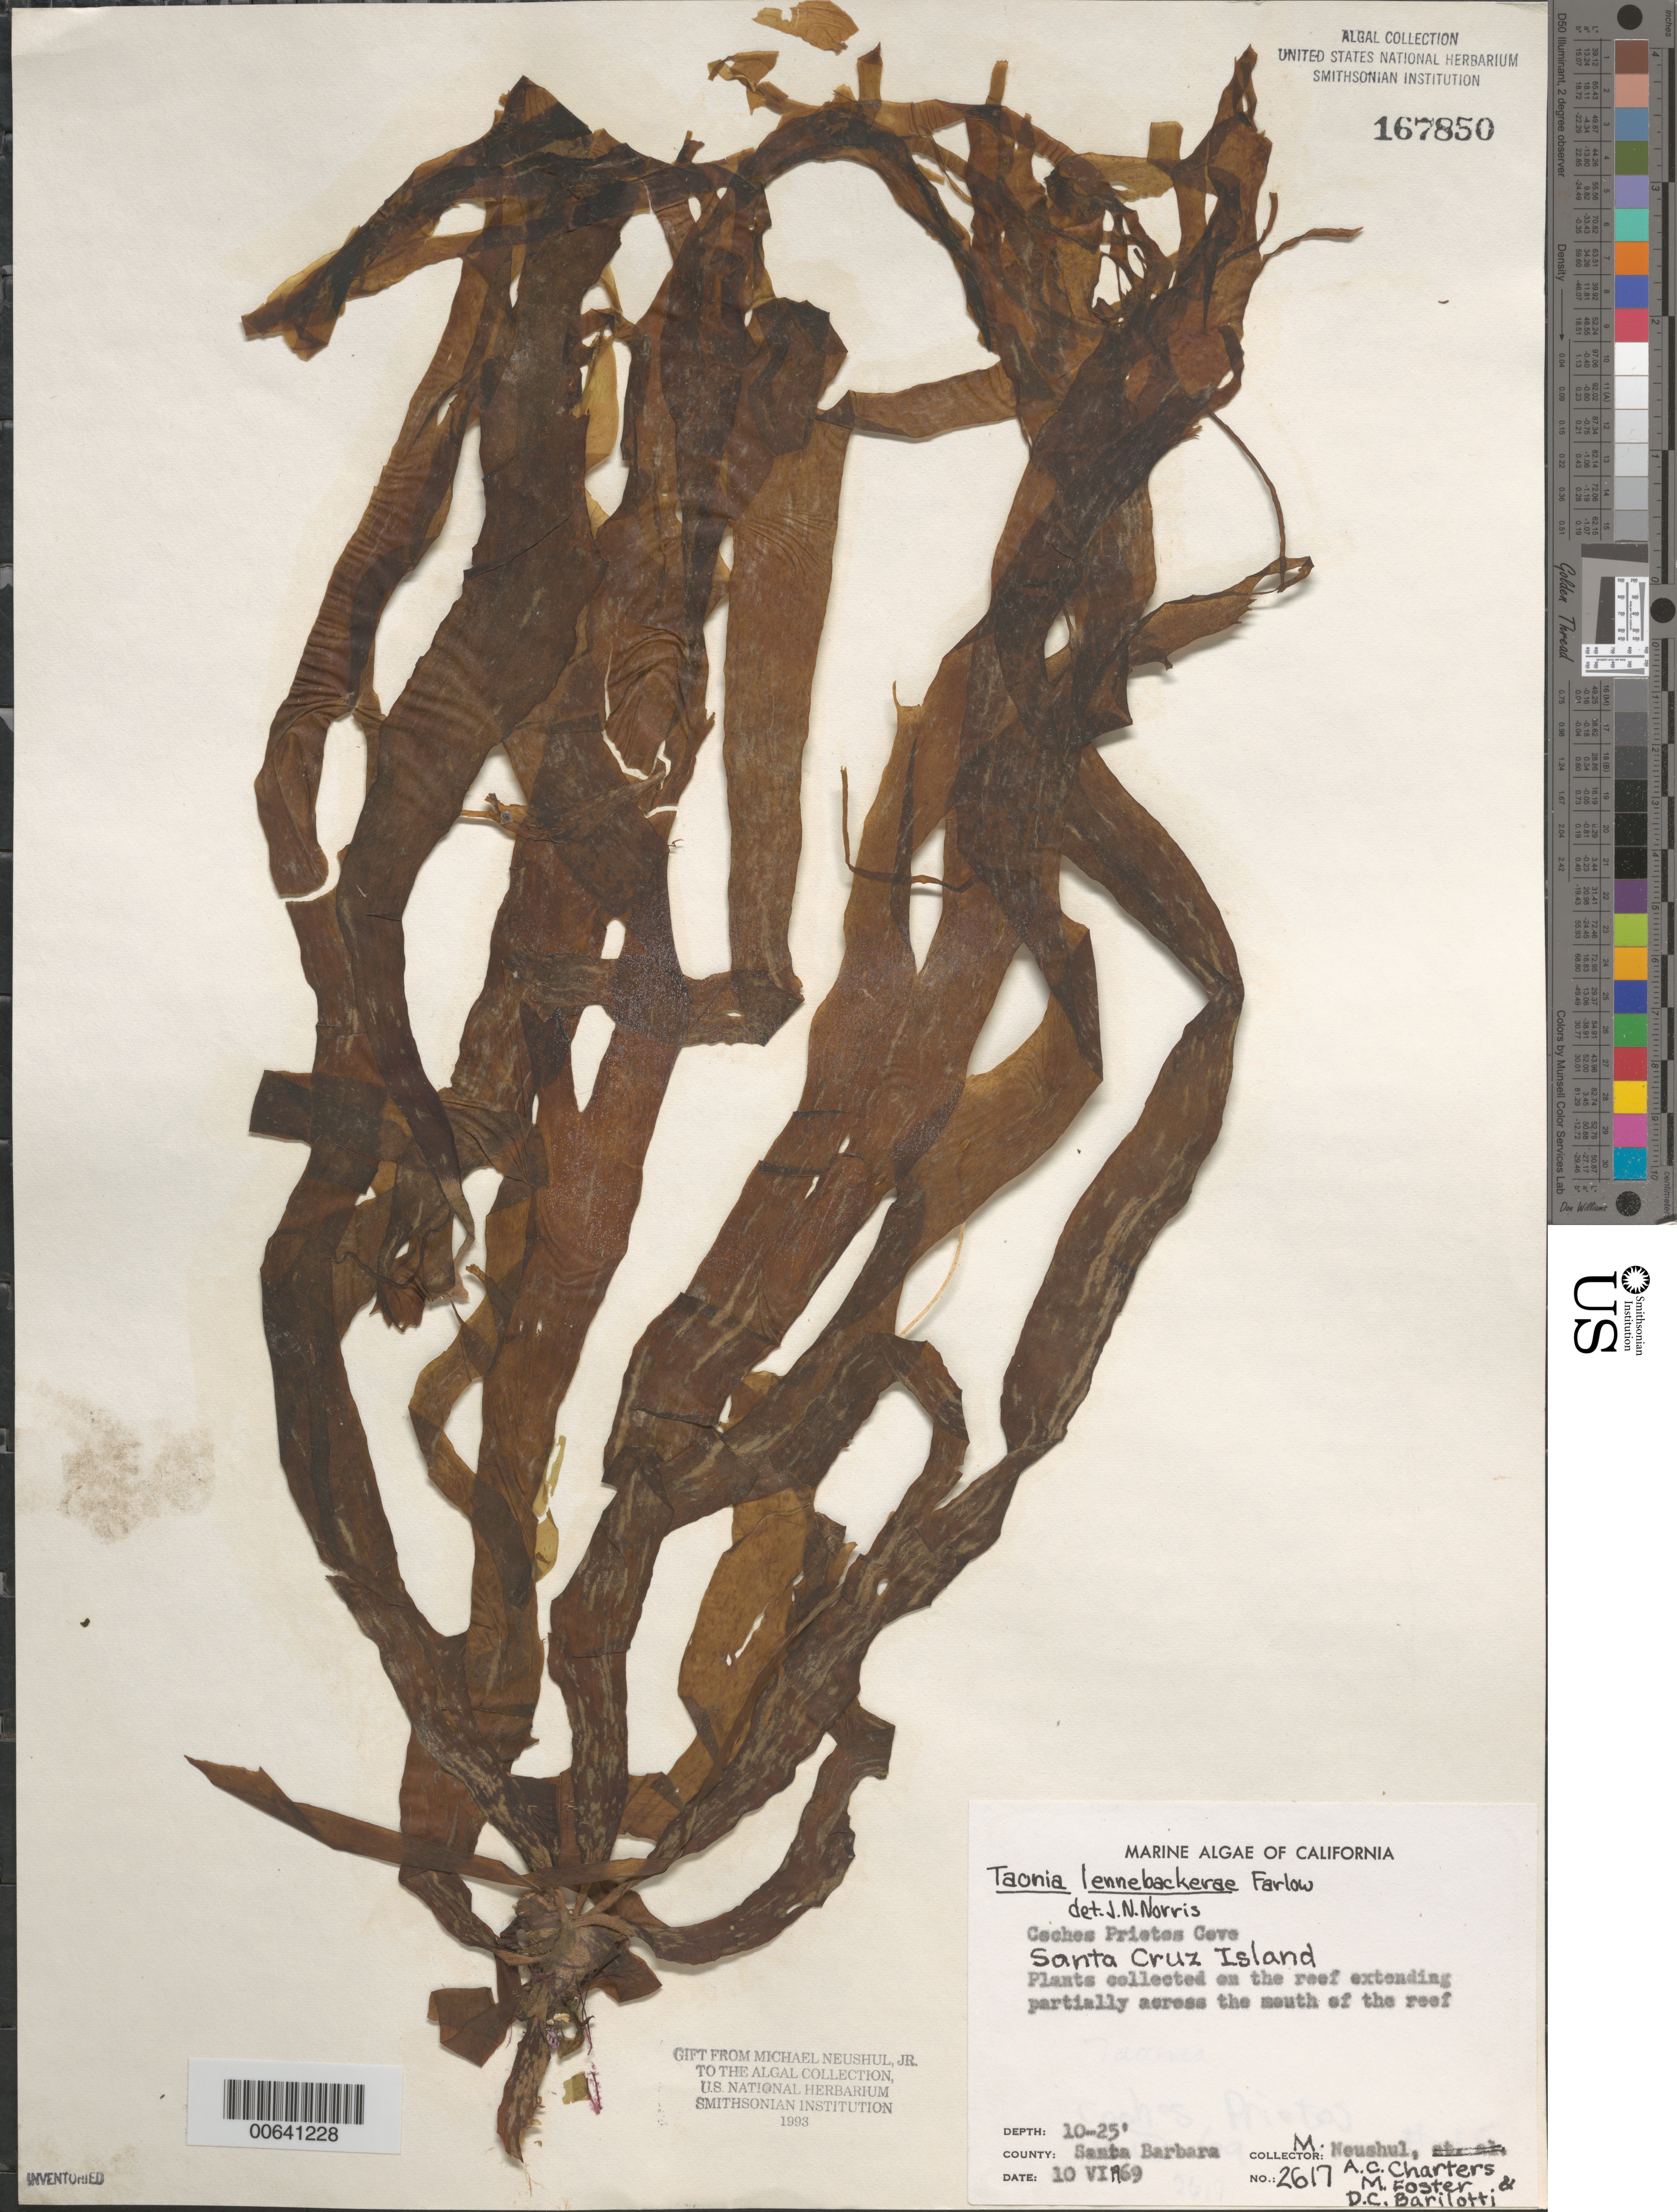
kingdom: Chromista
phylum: Ochrophyta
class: Phaeophyceae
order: Dictyotales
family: Dictyotaceae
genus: Taonia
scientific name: Taonia lennebackerae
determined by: Norris, James N.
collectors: M. Neushul, A. Charters, M. Foster & D. C. Barilotti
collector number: Neushul 2617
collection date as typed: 10 Jun 1969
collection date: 1969-06-10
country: United States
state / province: California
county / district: Santa Barbara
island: Santa Cruz Island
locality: Coches Prietos Cove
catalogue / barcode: US 167850